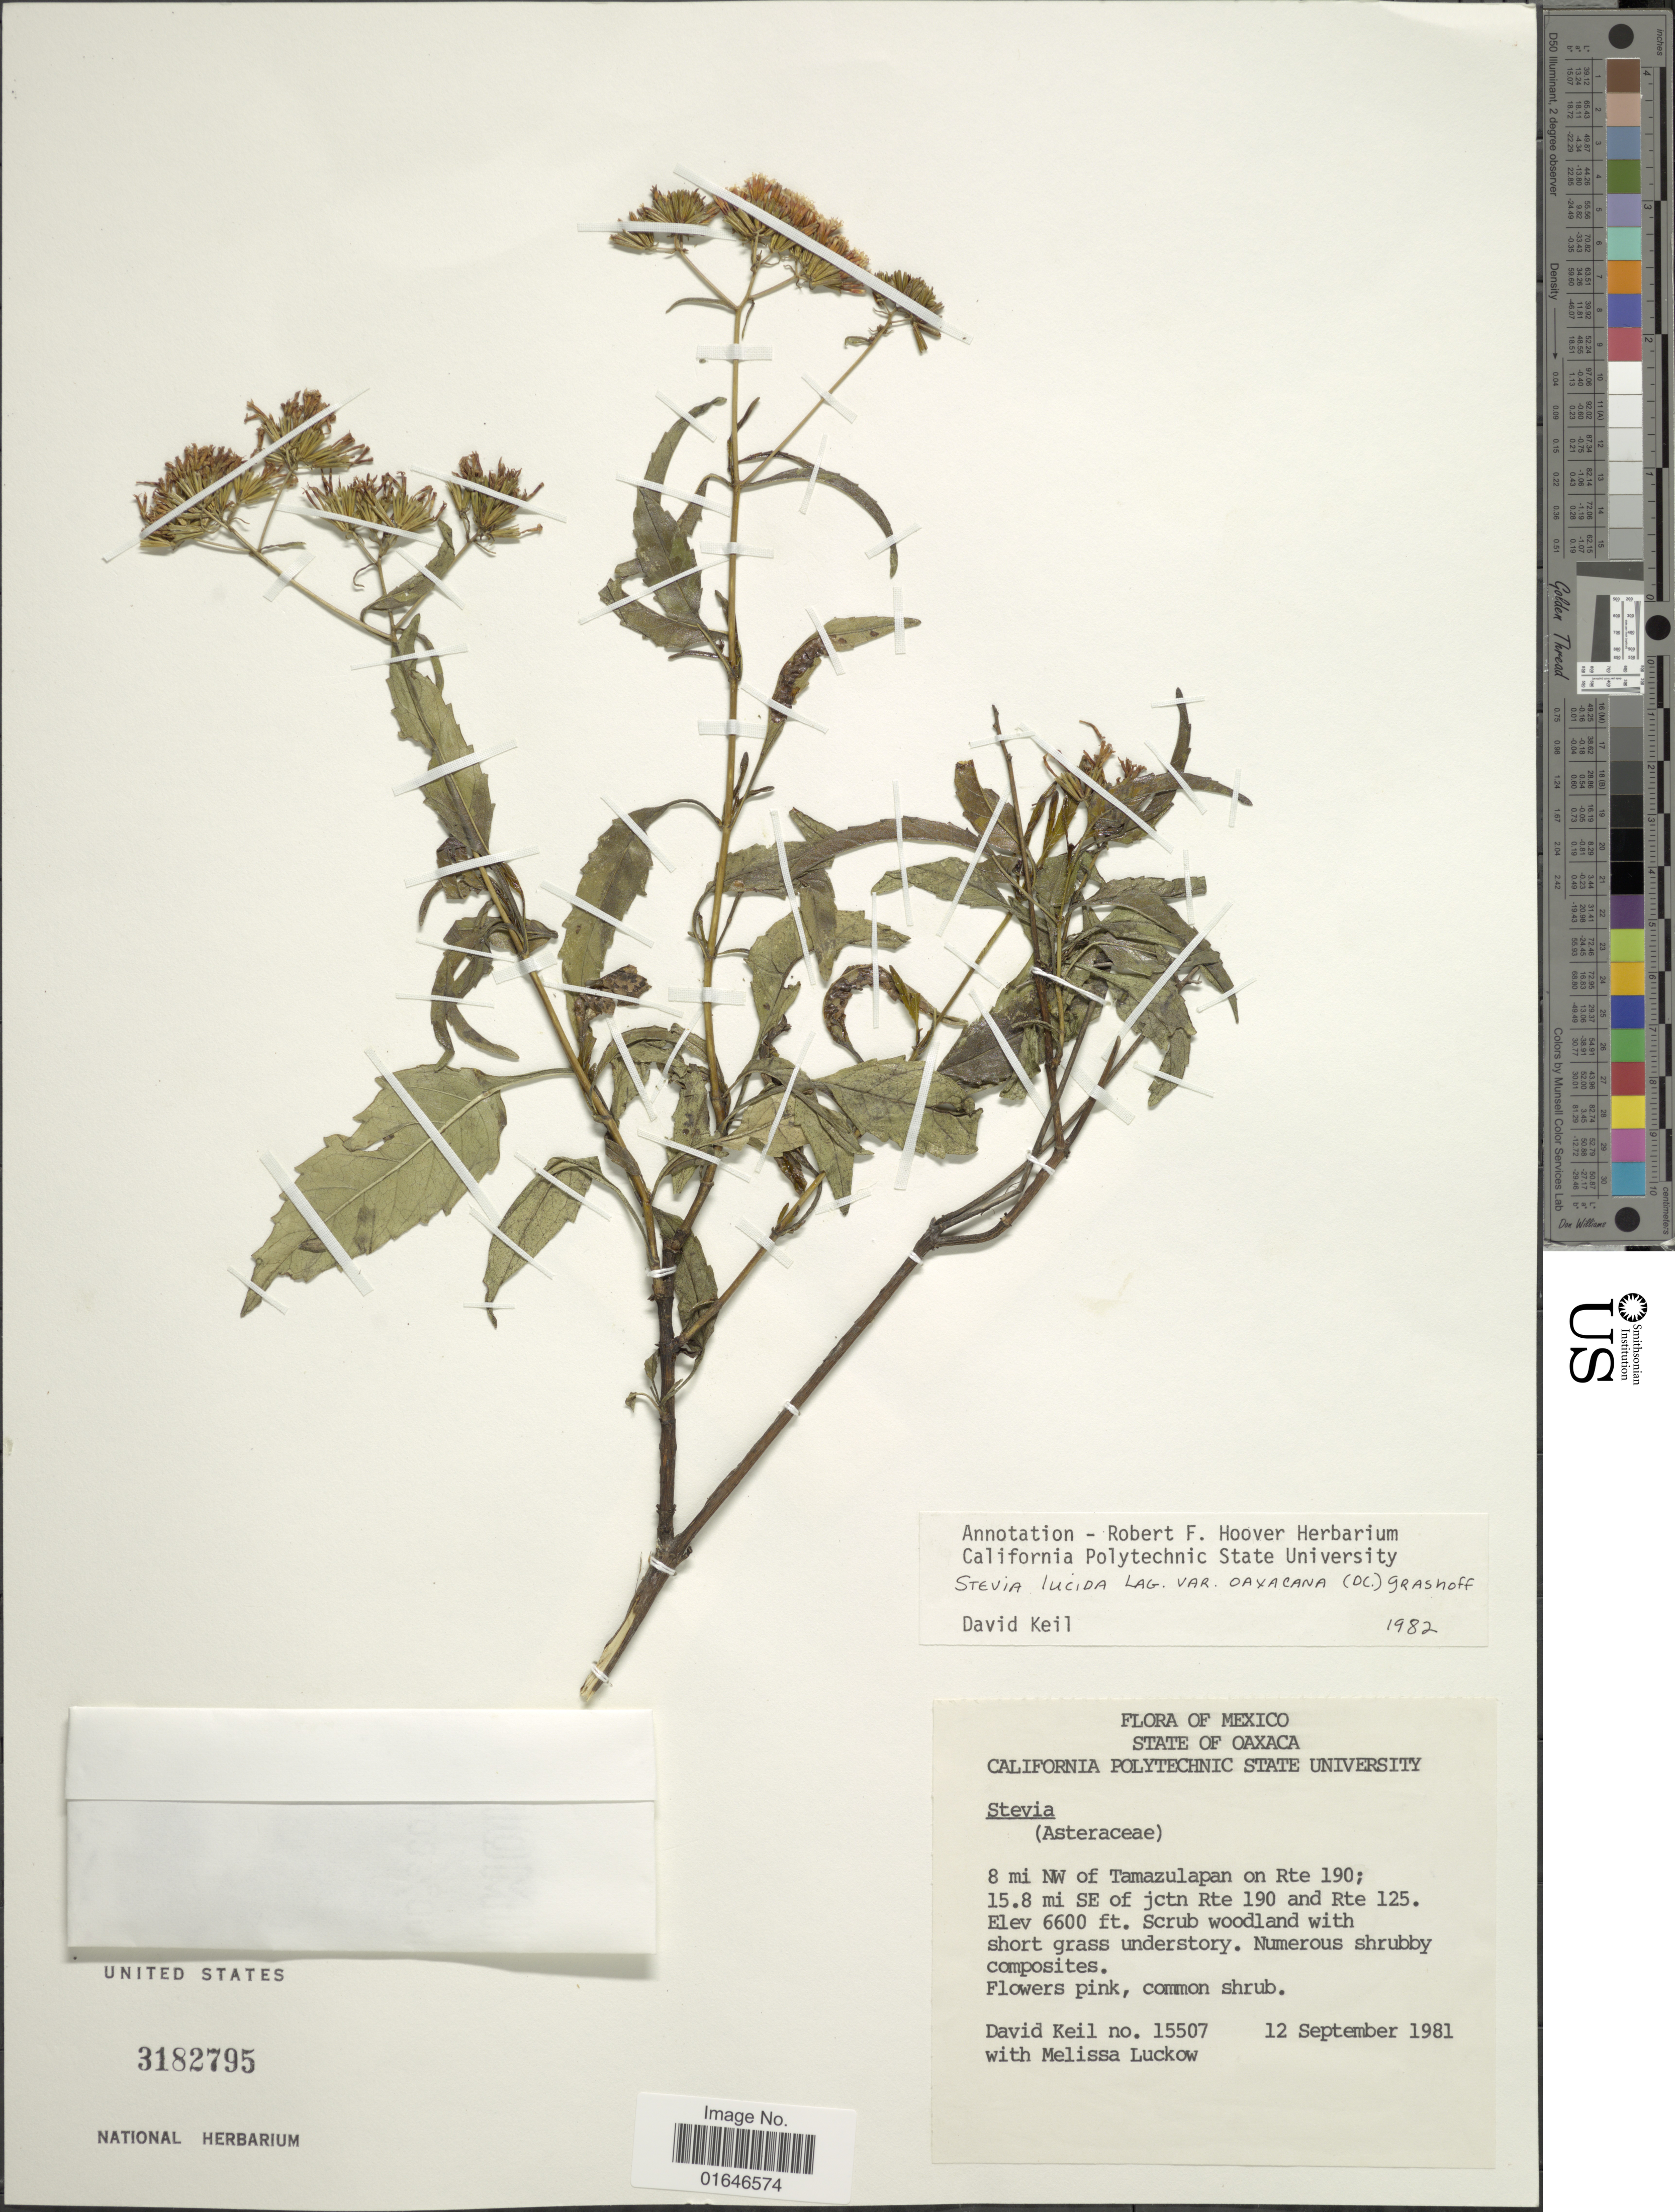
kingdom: Plantae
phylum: Tracheophyta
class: Magnoliopsida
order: Asterales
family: Asteraceae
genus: Stevia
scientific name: Stevia lucida var. bipontini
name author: B.L. Rob.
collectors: D. J. Keil & M. A. Luckow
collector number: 15507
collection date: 1981-09-12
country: Mexico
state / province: Oaxaca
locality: State of Oaxaca, 8 mi NW of Tamazulpan on Rte 190 15.8 mi SE of Jctn Rte 190 and Rte 125.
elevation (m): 2012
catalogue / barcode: US 3182795